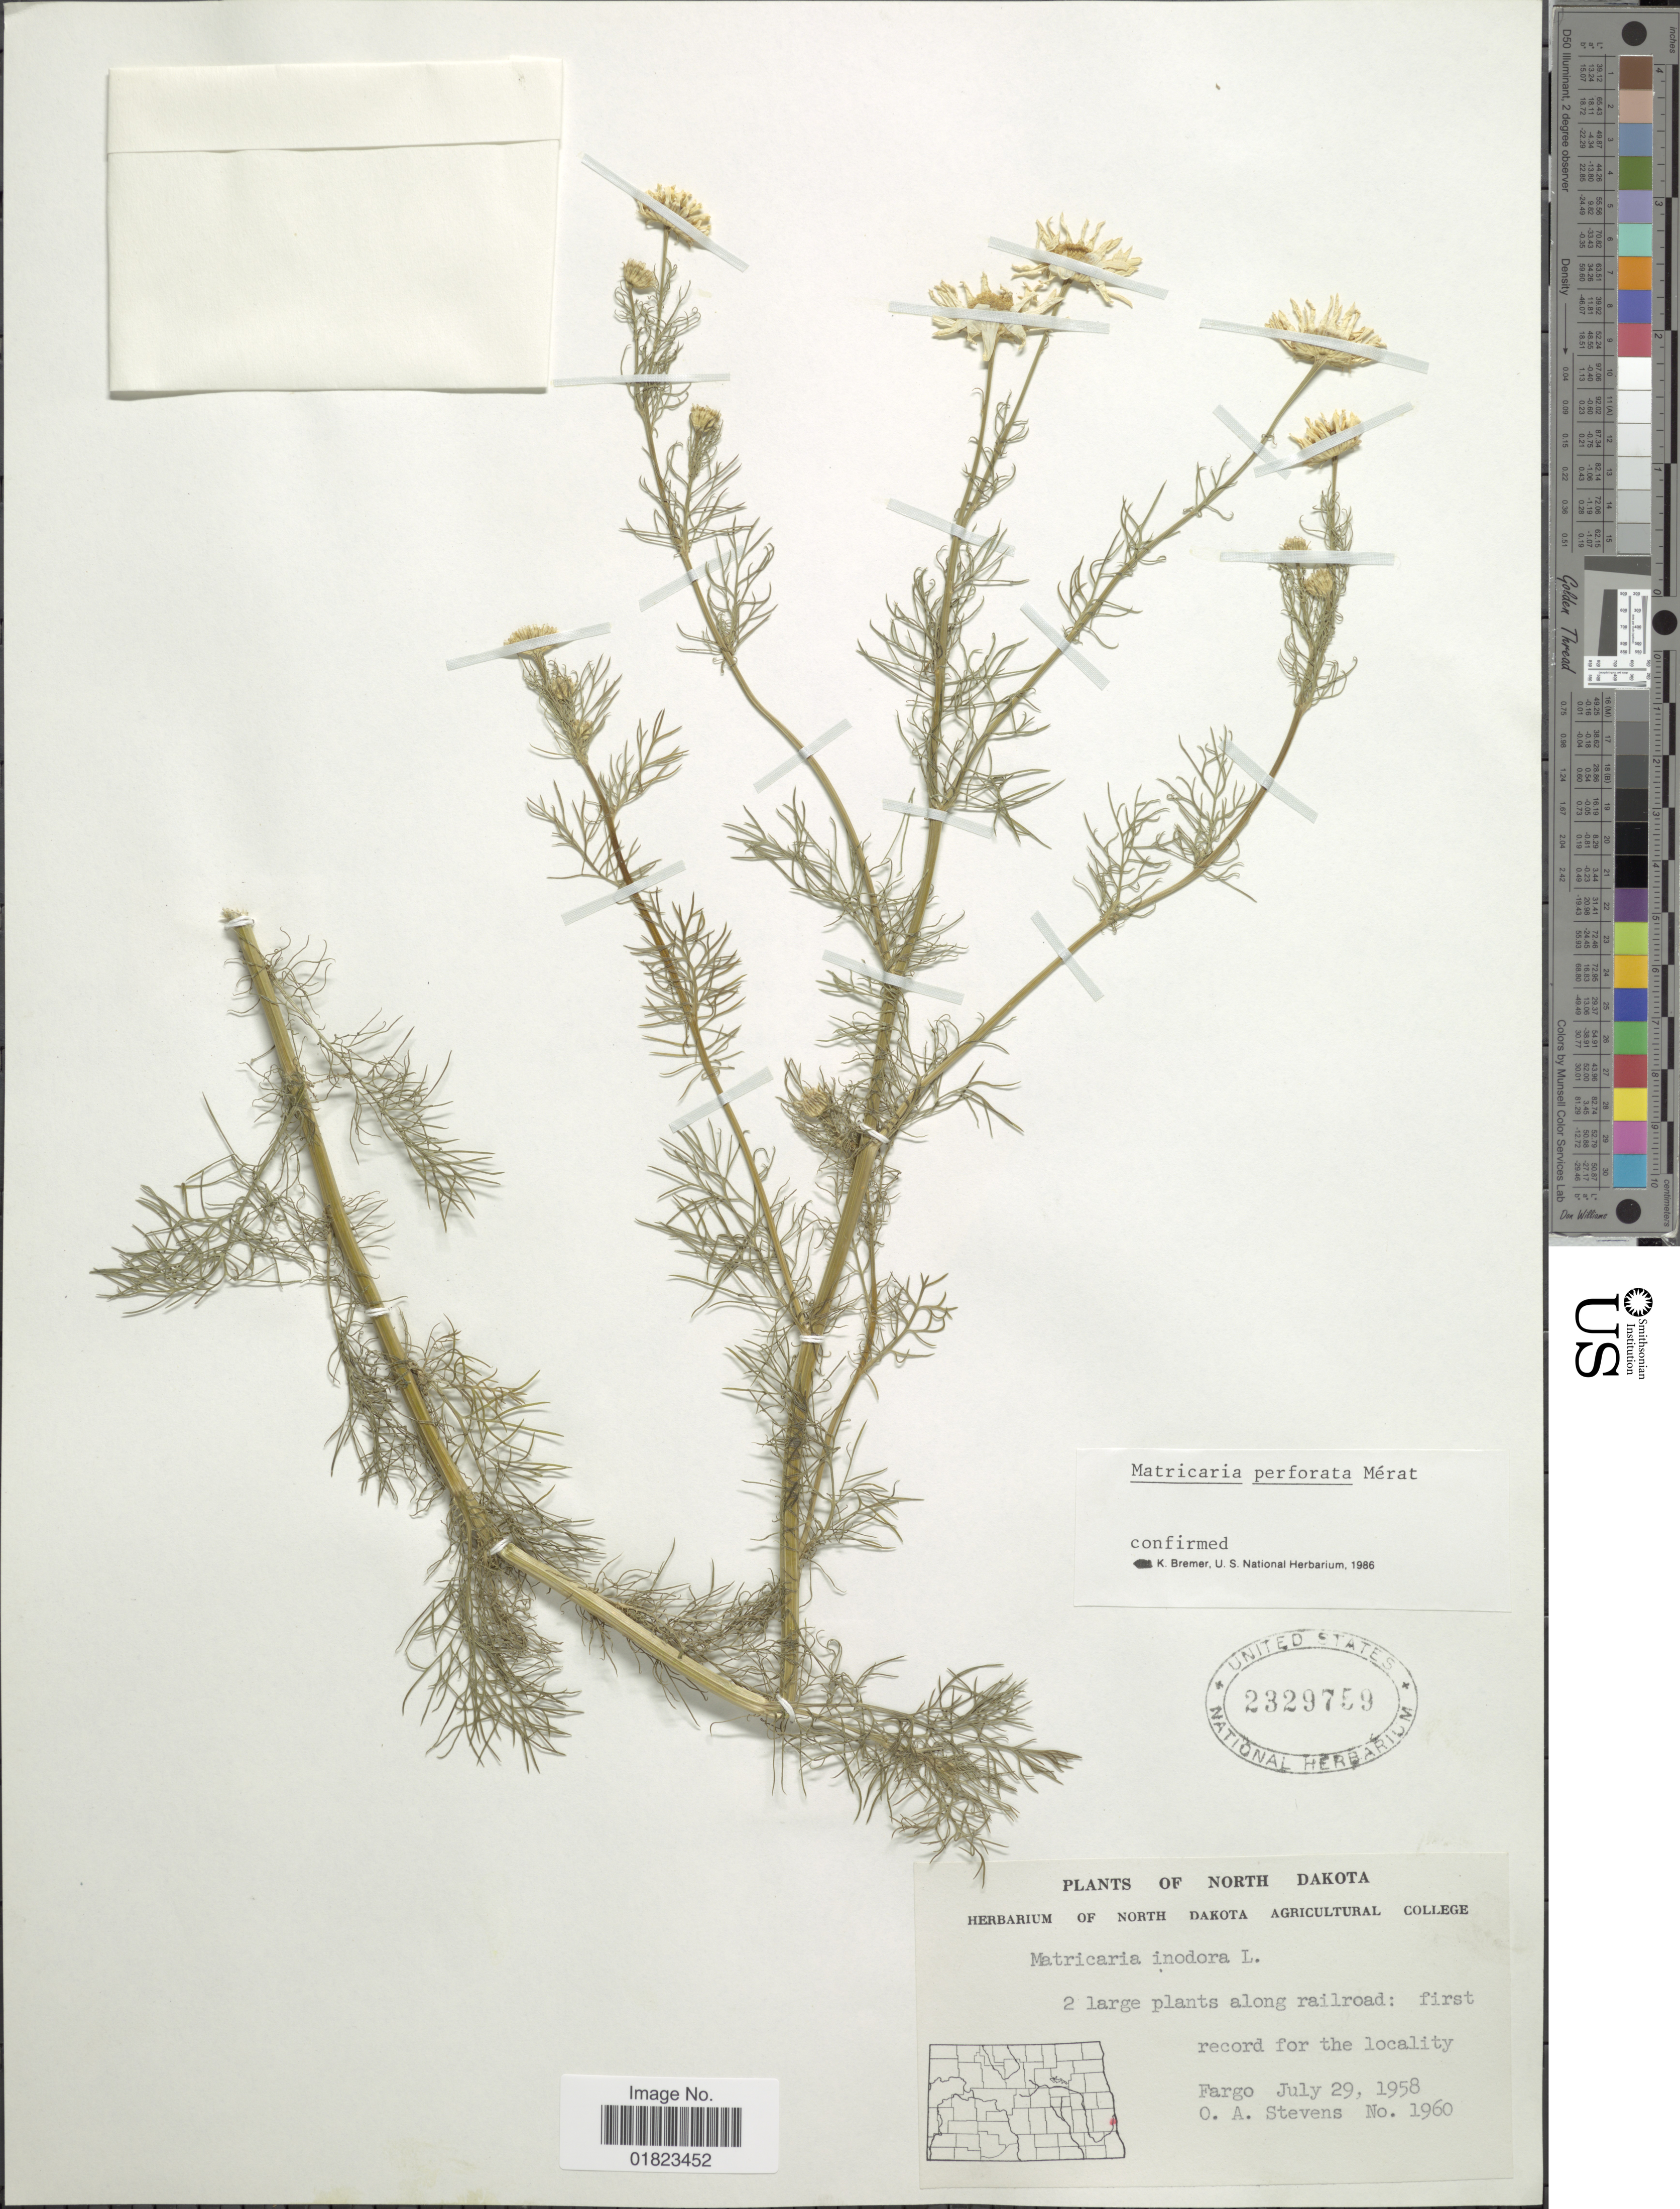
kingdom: Plantae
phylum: Tracheophyta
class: Magnoliopsida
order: Asterales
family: Asteraceae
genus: Tripleurospermum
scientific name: Tripleurospermum perforatum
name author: (Mérat) Laínz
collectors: O. A. Stevens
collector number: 1960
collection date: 1958-07-29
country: United States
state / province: North Dakota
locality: North Dakota. 2 large plants along railroad.Fargo.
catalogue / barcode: US 2329759